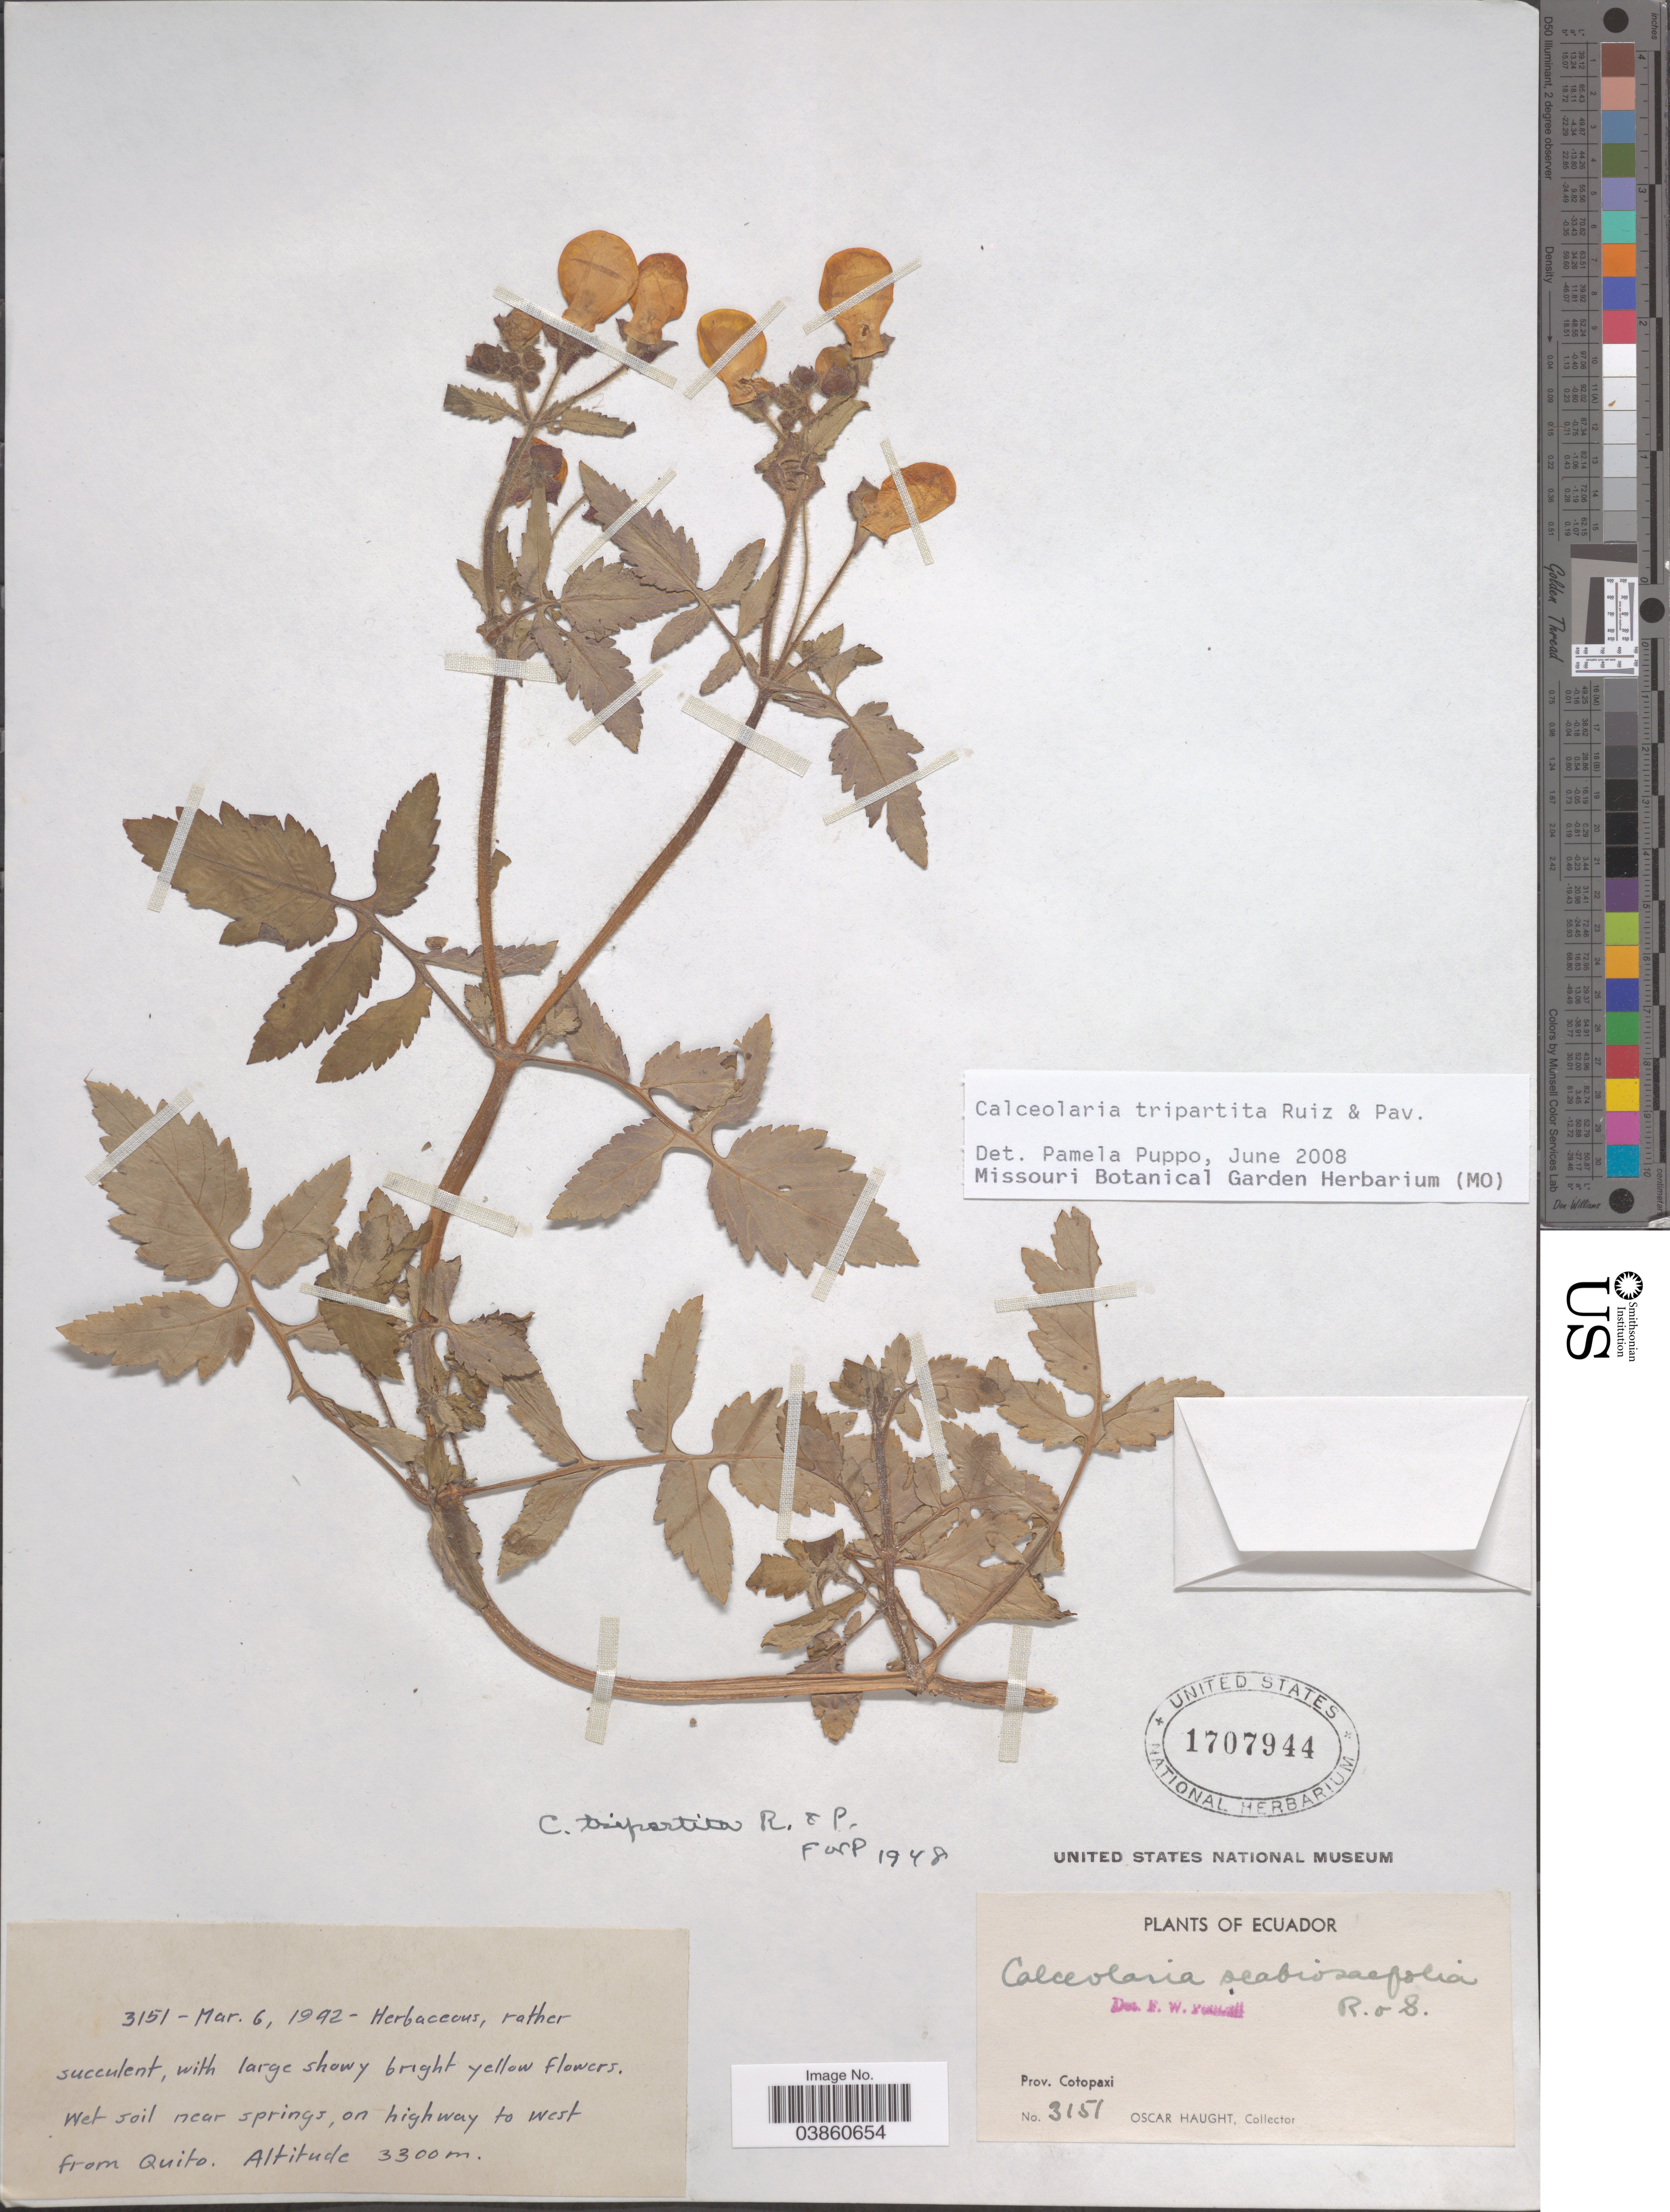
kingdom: Plantae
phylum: Tracheophyta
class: Magnoliopsida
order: Lamiales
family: Calceolariaceae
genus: Calceolaria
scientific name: Calceolaria tripartita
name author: Ruiz & Pav.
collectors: O. L. Haught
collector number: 3151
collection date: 1942-03-06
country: Ecuador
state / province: Cotopaxi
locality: Near springs, on highway to west from Quito.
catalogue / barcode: US 1707944